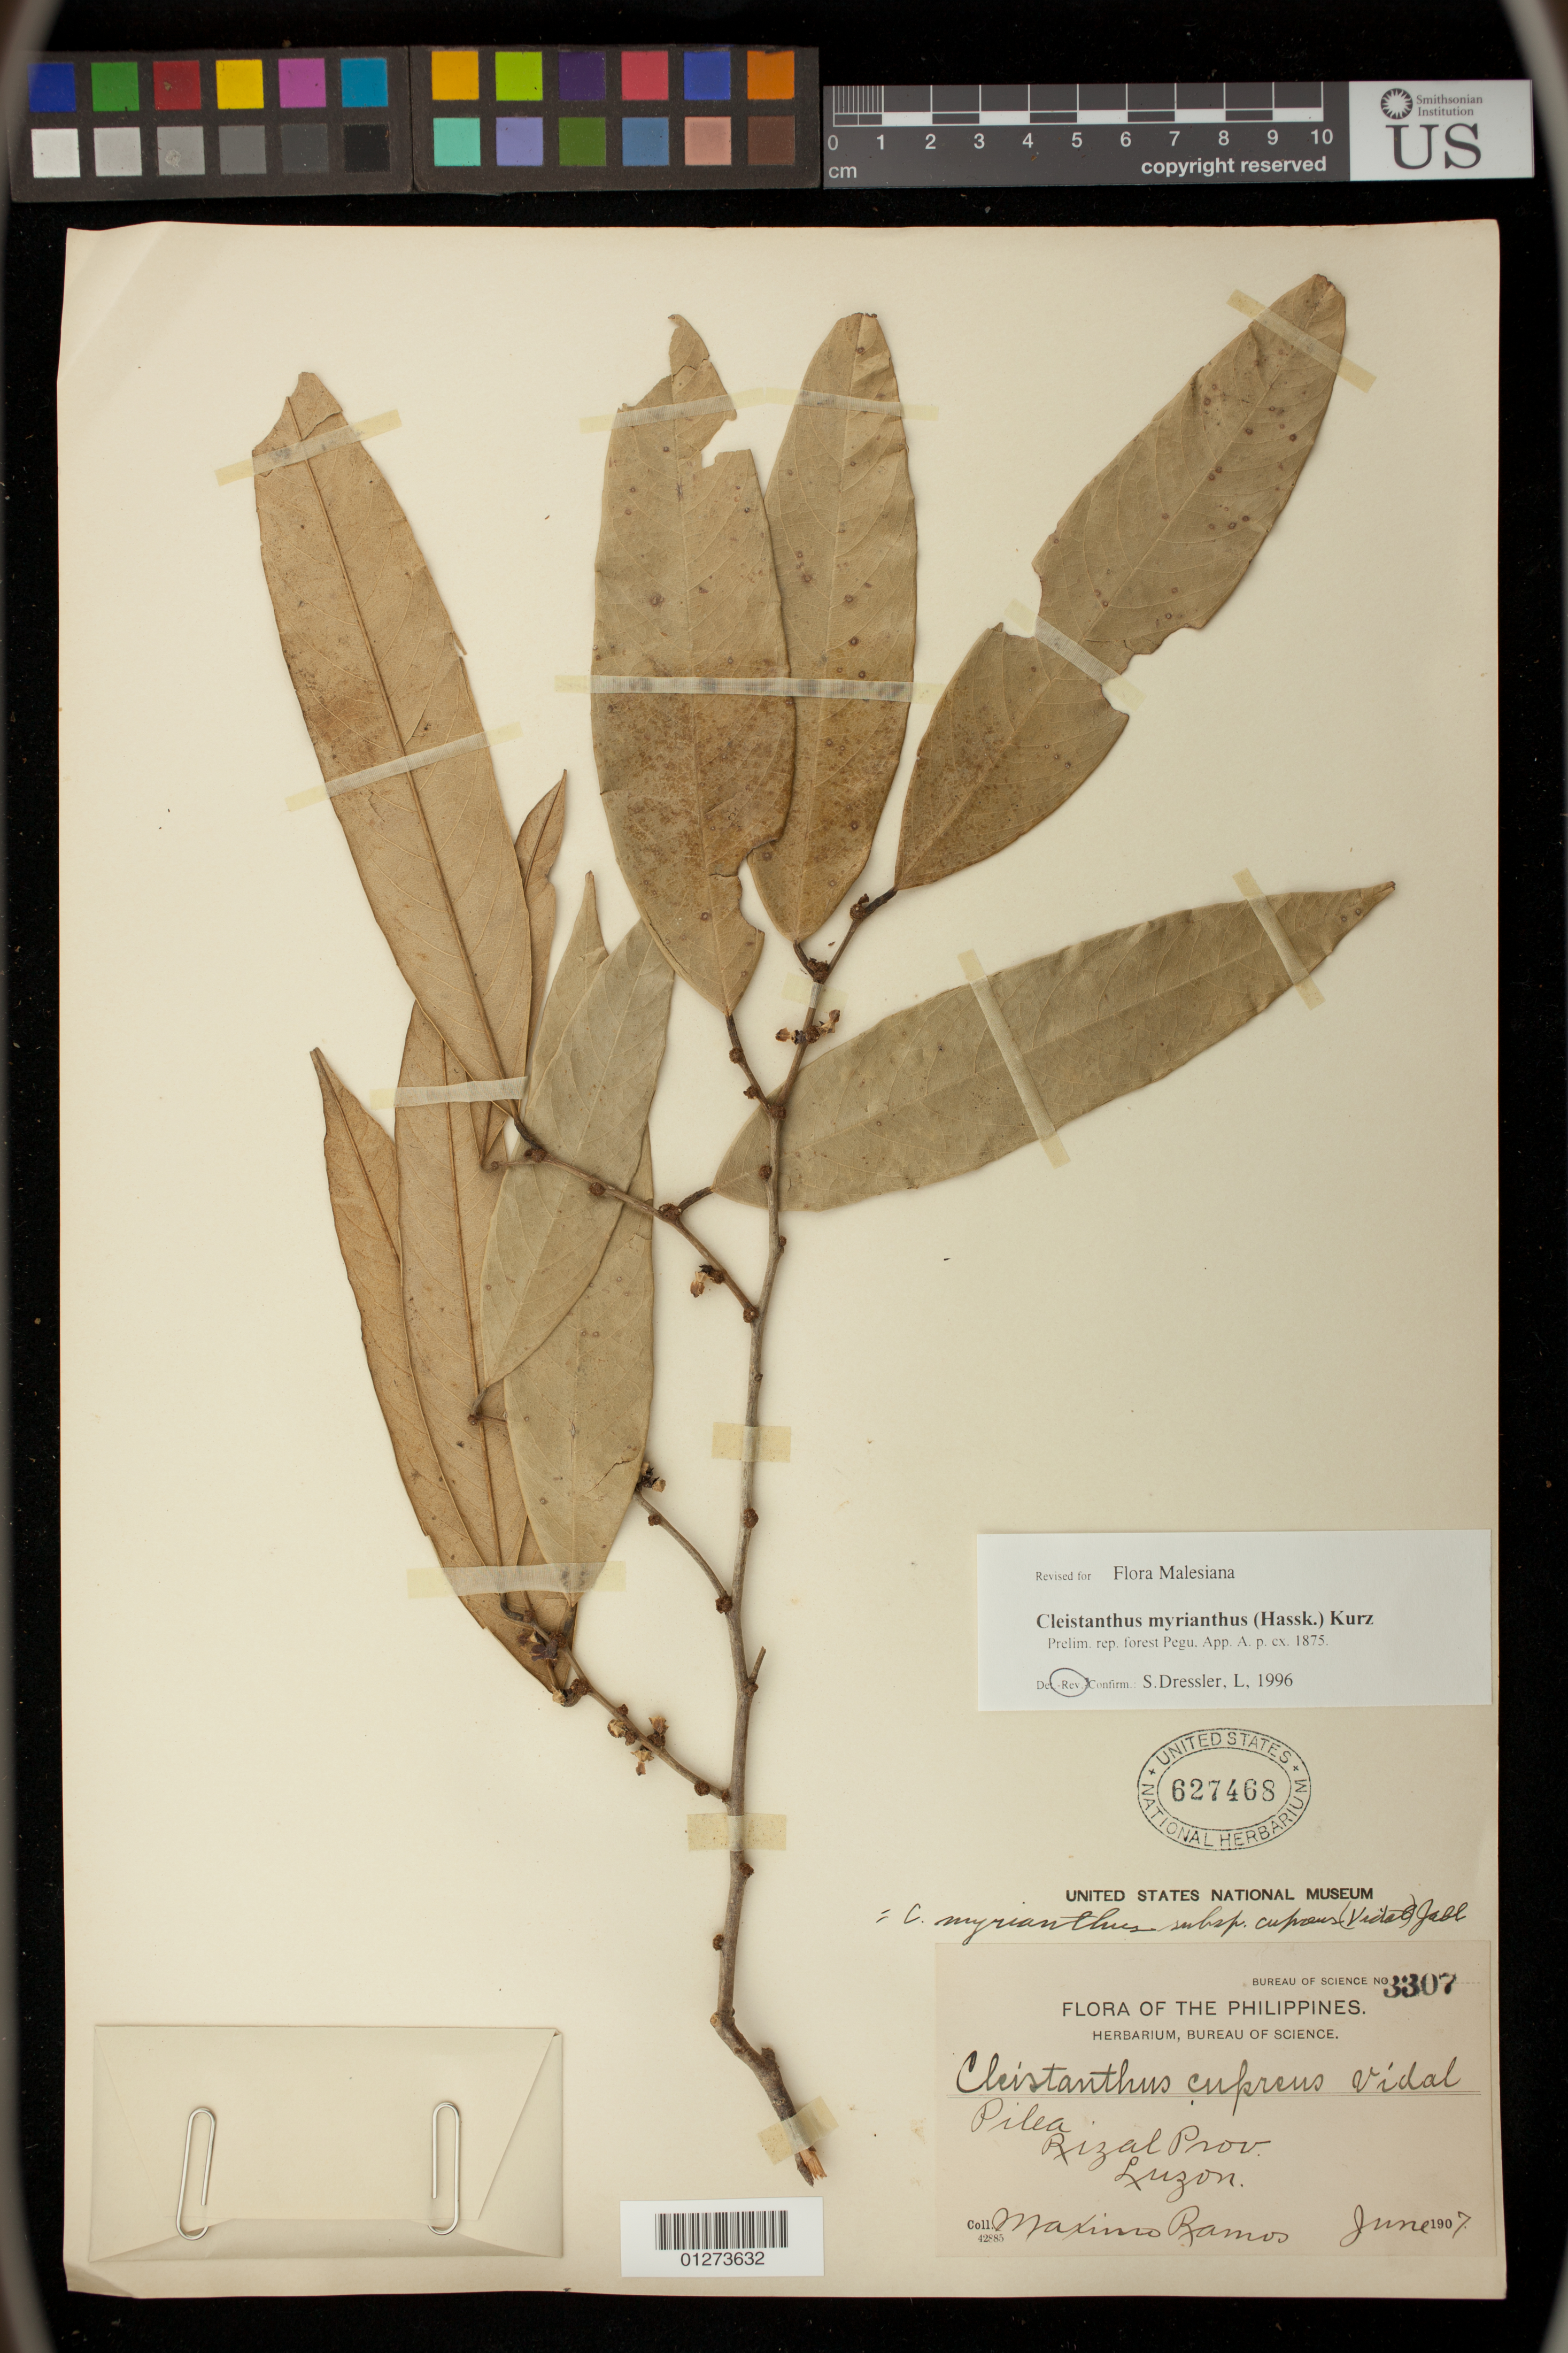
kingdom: Plantae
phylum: Tracheophyta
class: Magnoliopsida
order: Malpighiales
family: Phyllanthaceae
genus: Cleistanthus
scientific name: Cleistanthus myrianthus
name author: (Hassk.) Kurz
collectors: M. Ramos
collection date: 1907-06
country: Philippines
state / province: Calabarzon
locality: Pilea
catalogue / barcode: US 627468